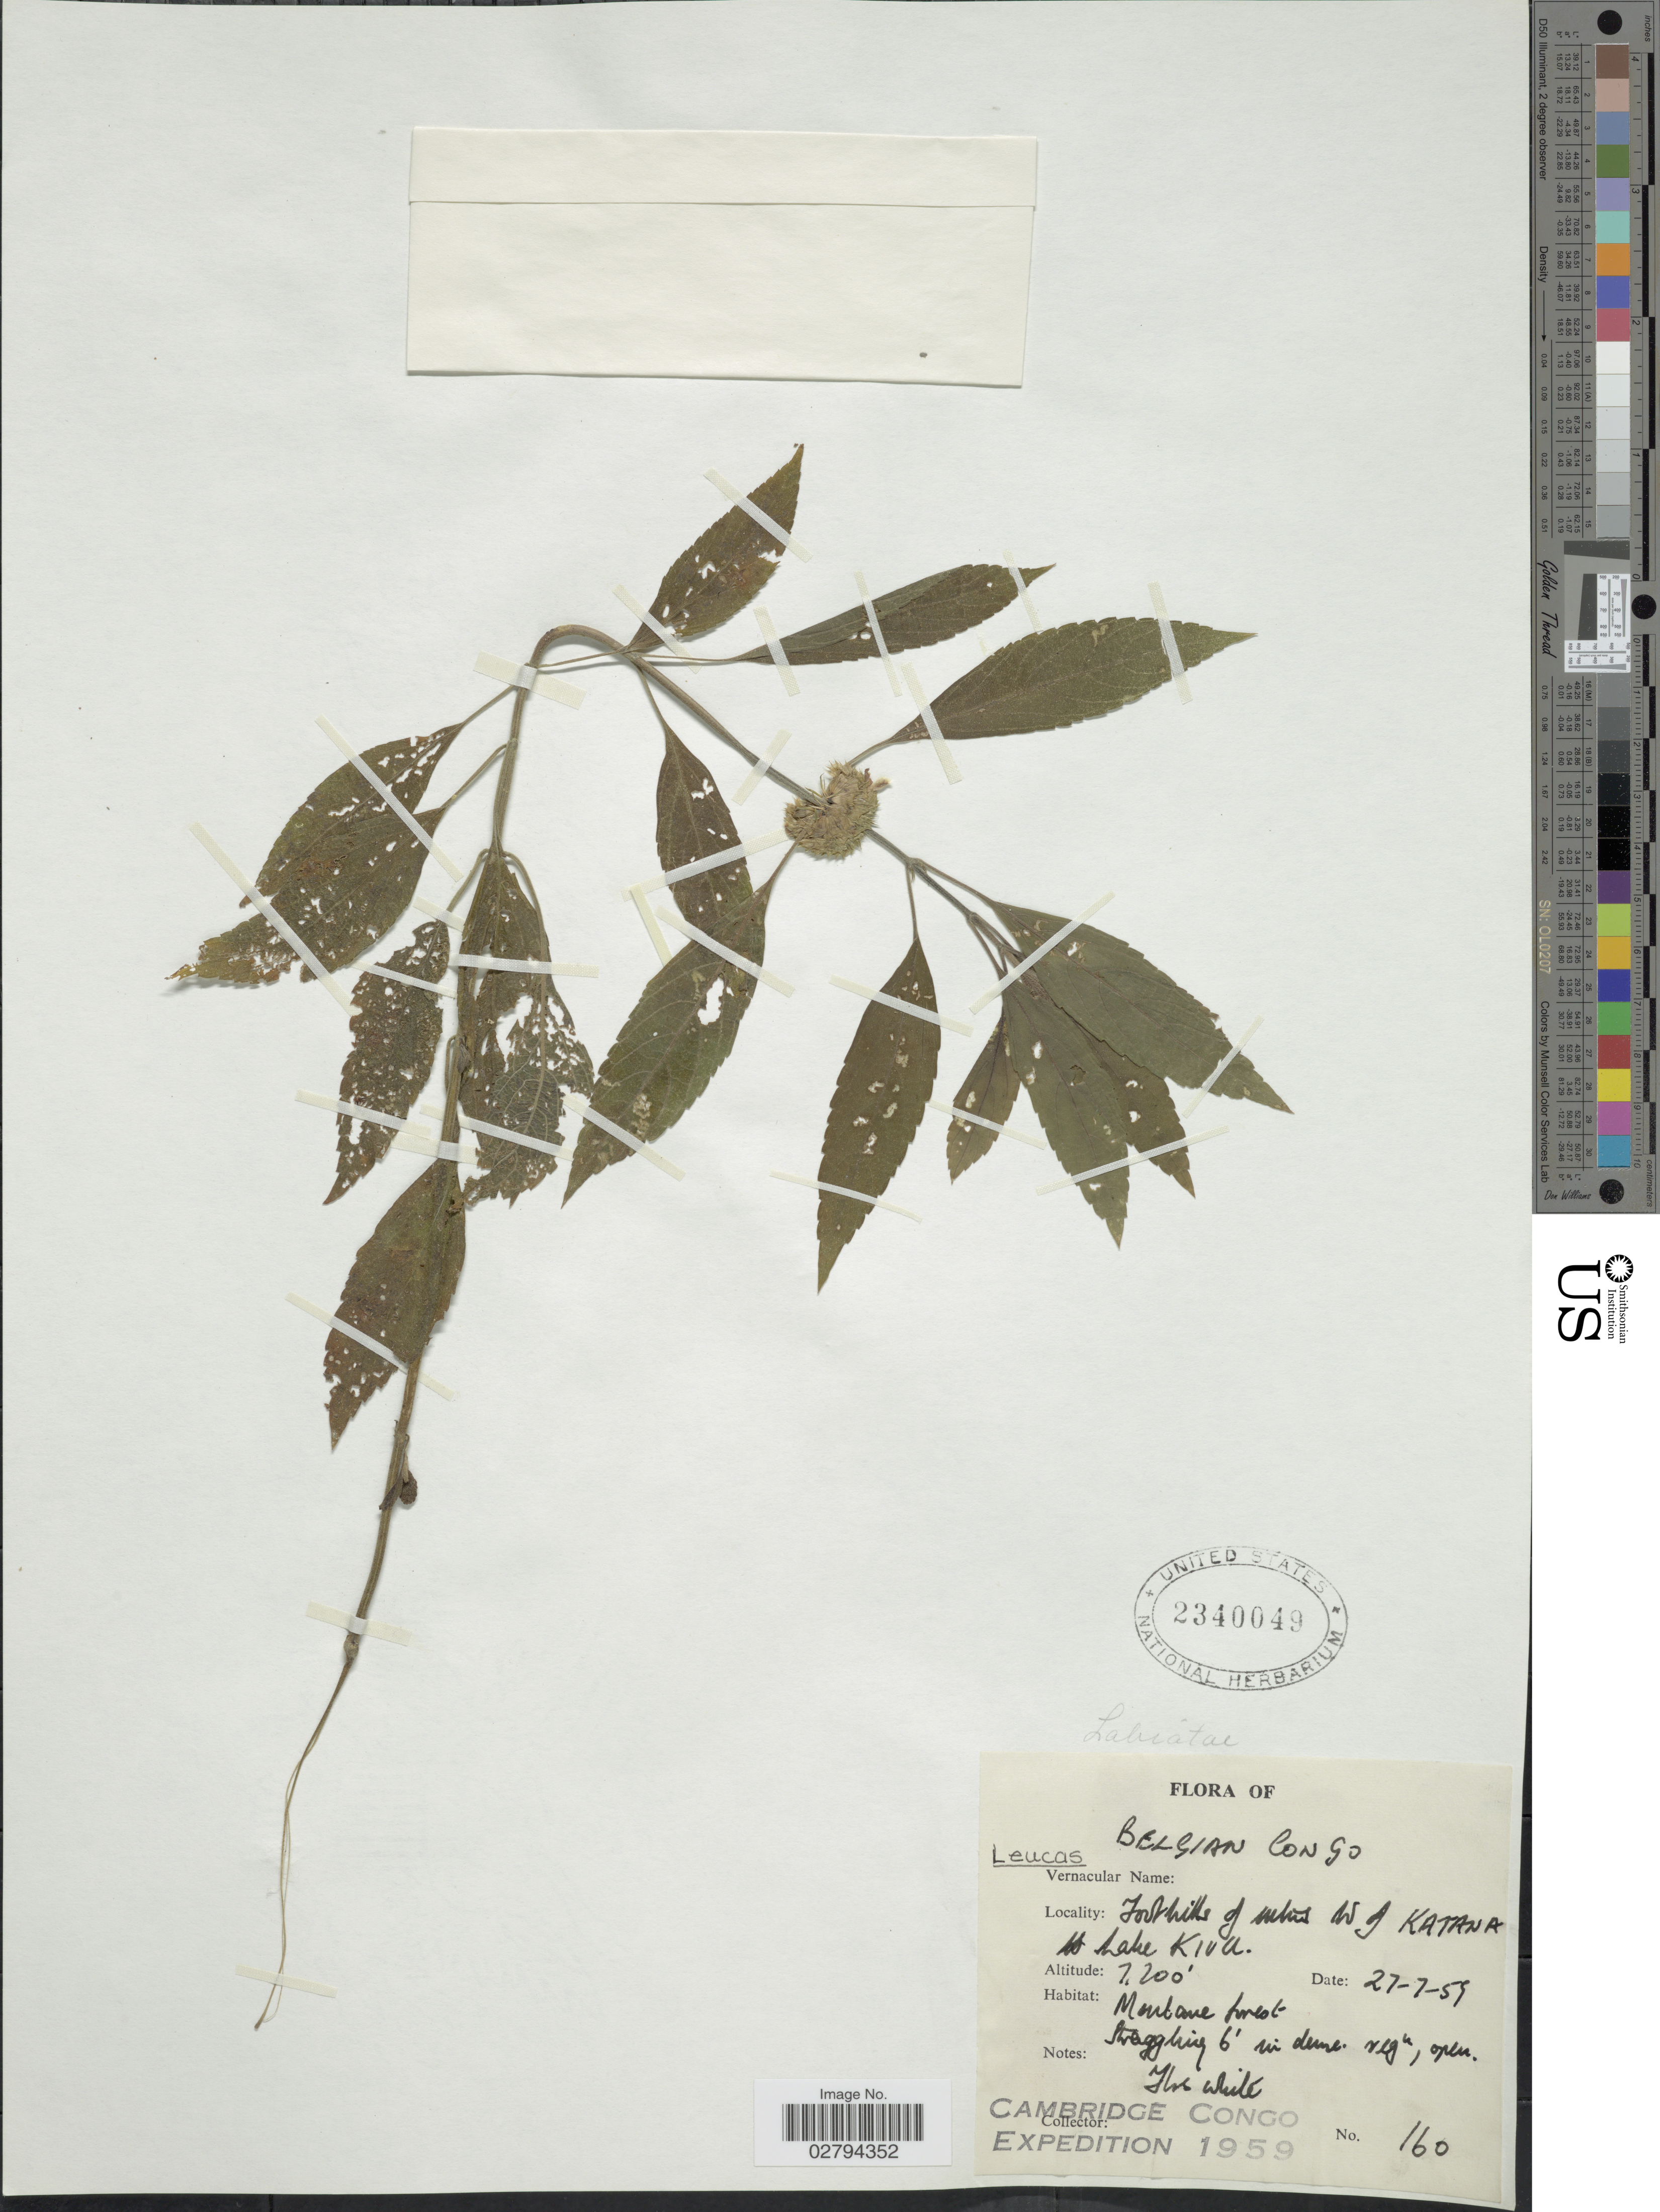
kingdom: Plantae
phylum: Tracheophyta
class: Magnoliopsida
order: Lamiales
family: Lamiaceae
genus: Leucas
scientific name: Leucas sp.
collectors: Cambridge Congo Expedition 1959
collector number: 160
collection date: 1959-07-27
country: Congo, Democratic Republic of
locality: Belgian Congo. Foothills of mtns W of Katana Lake Kivu.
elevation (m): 2195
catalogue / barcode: US 2340049